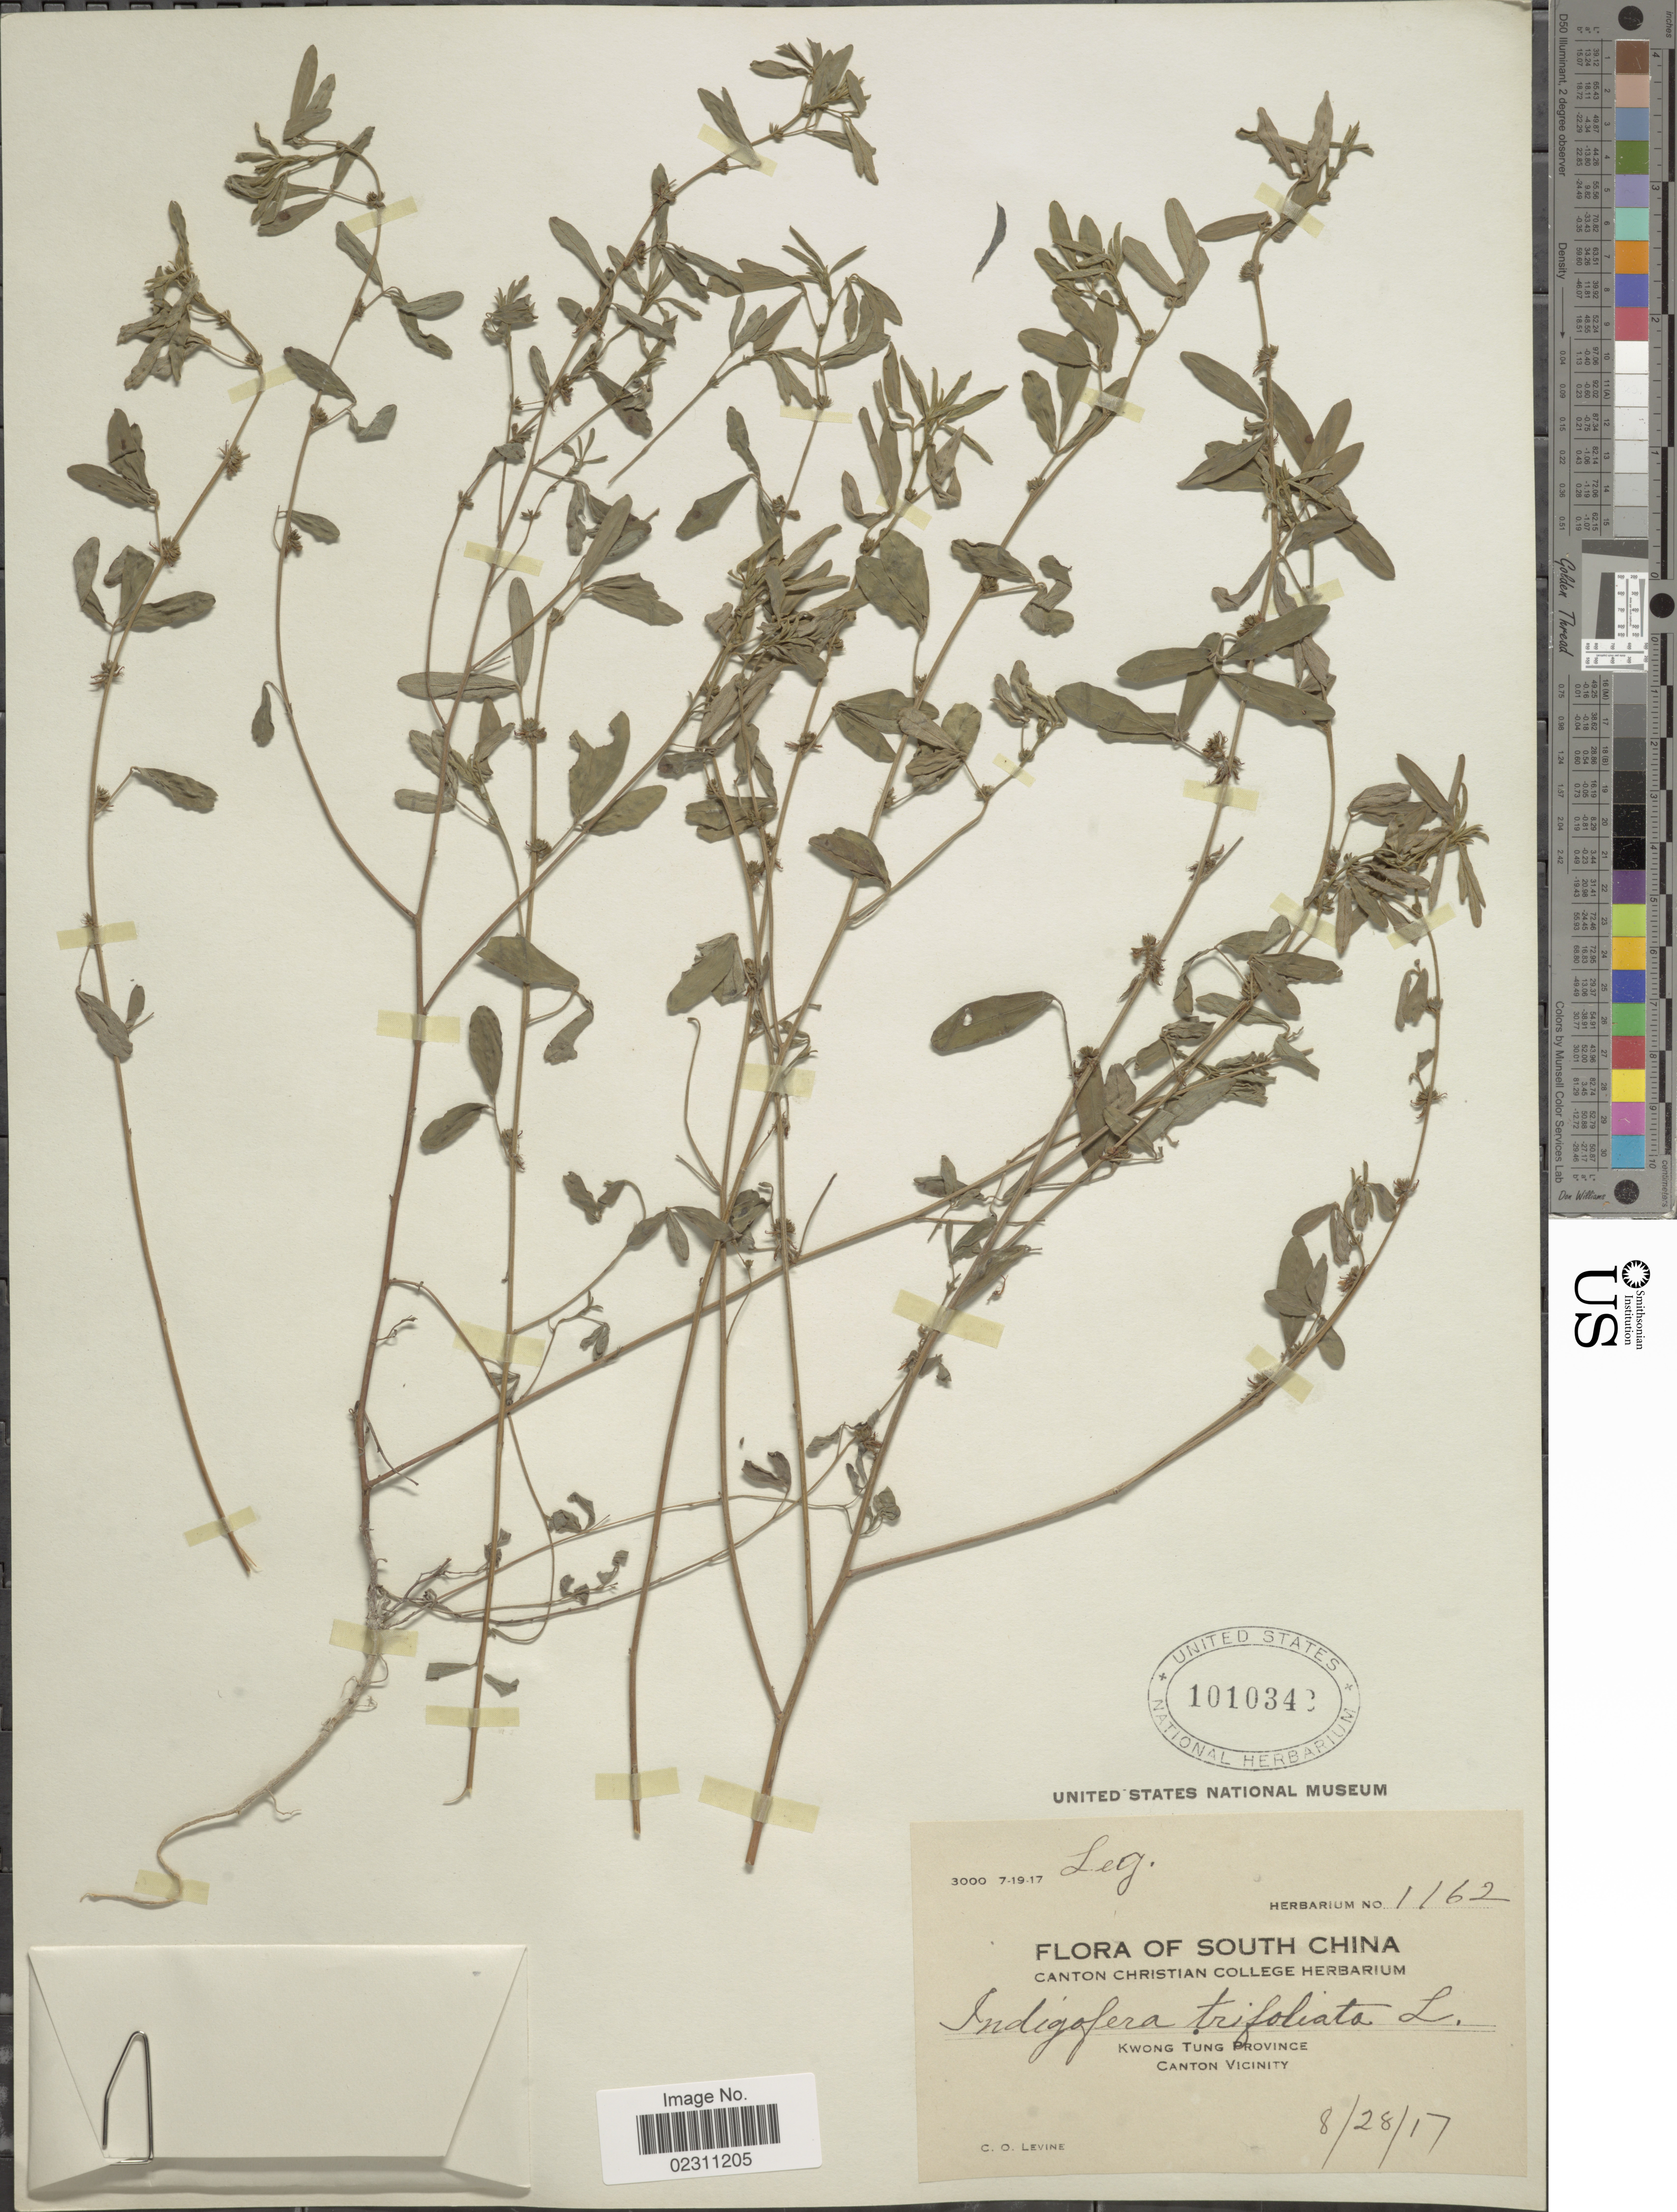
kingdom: Plantae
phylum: Tracheophyta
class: Magnoliopsida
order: Fabales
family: Fabaceae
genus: Indigofera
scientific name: Indigofera trifoliata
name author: L.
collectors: C. O. Levine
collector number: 1162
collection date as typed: Transcribed d/m/y: 28/8/17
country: China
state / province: Guangdong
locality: Kwong Tung Province. Canton Vicinity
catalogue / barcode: US 1010348